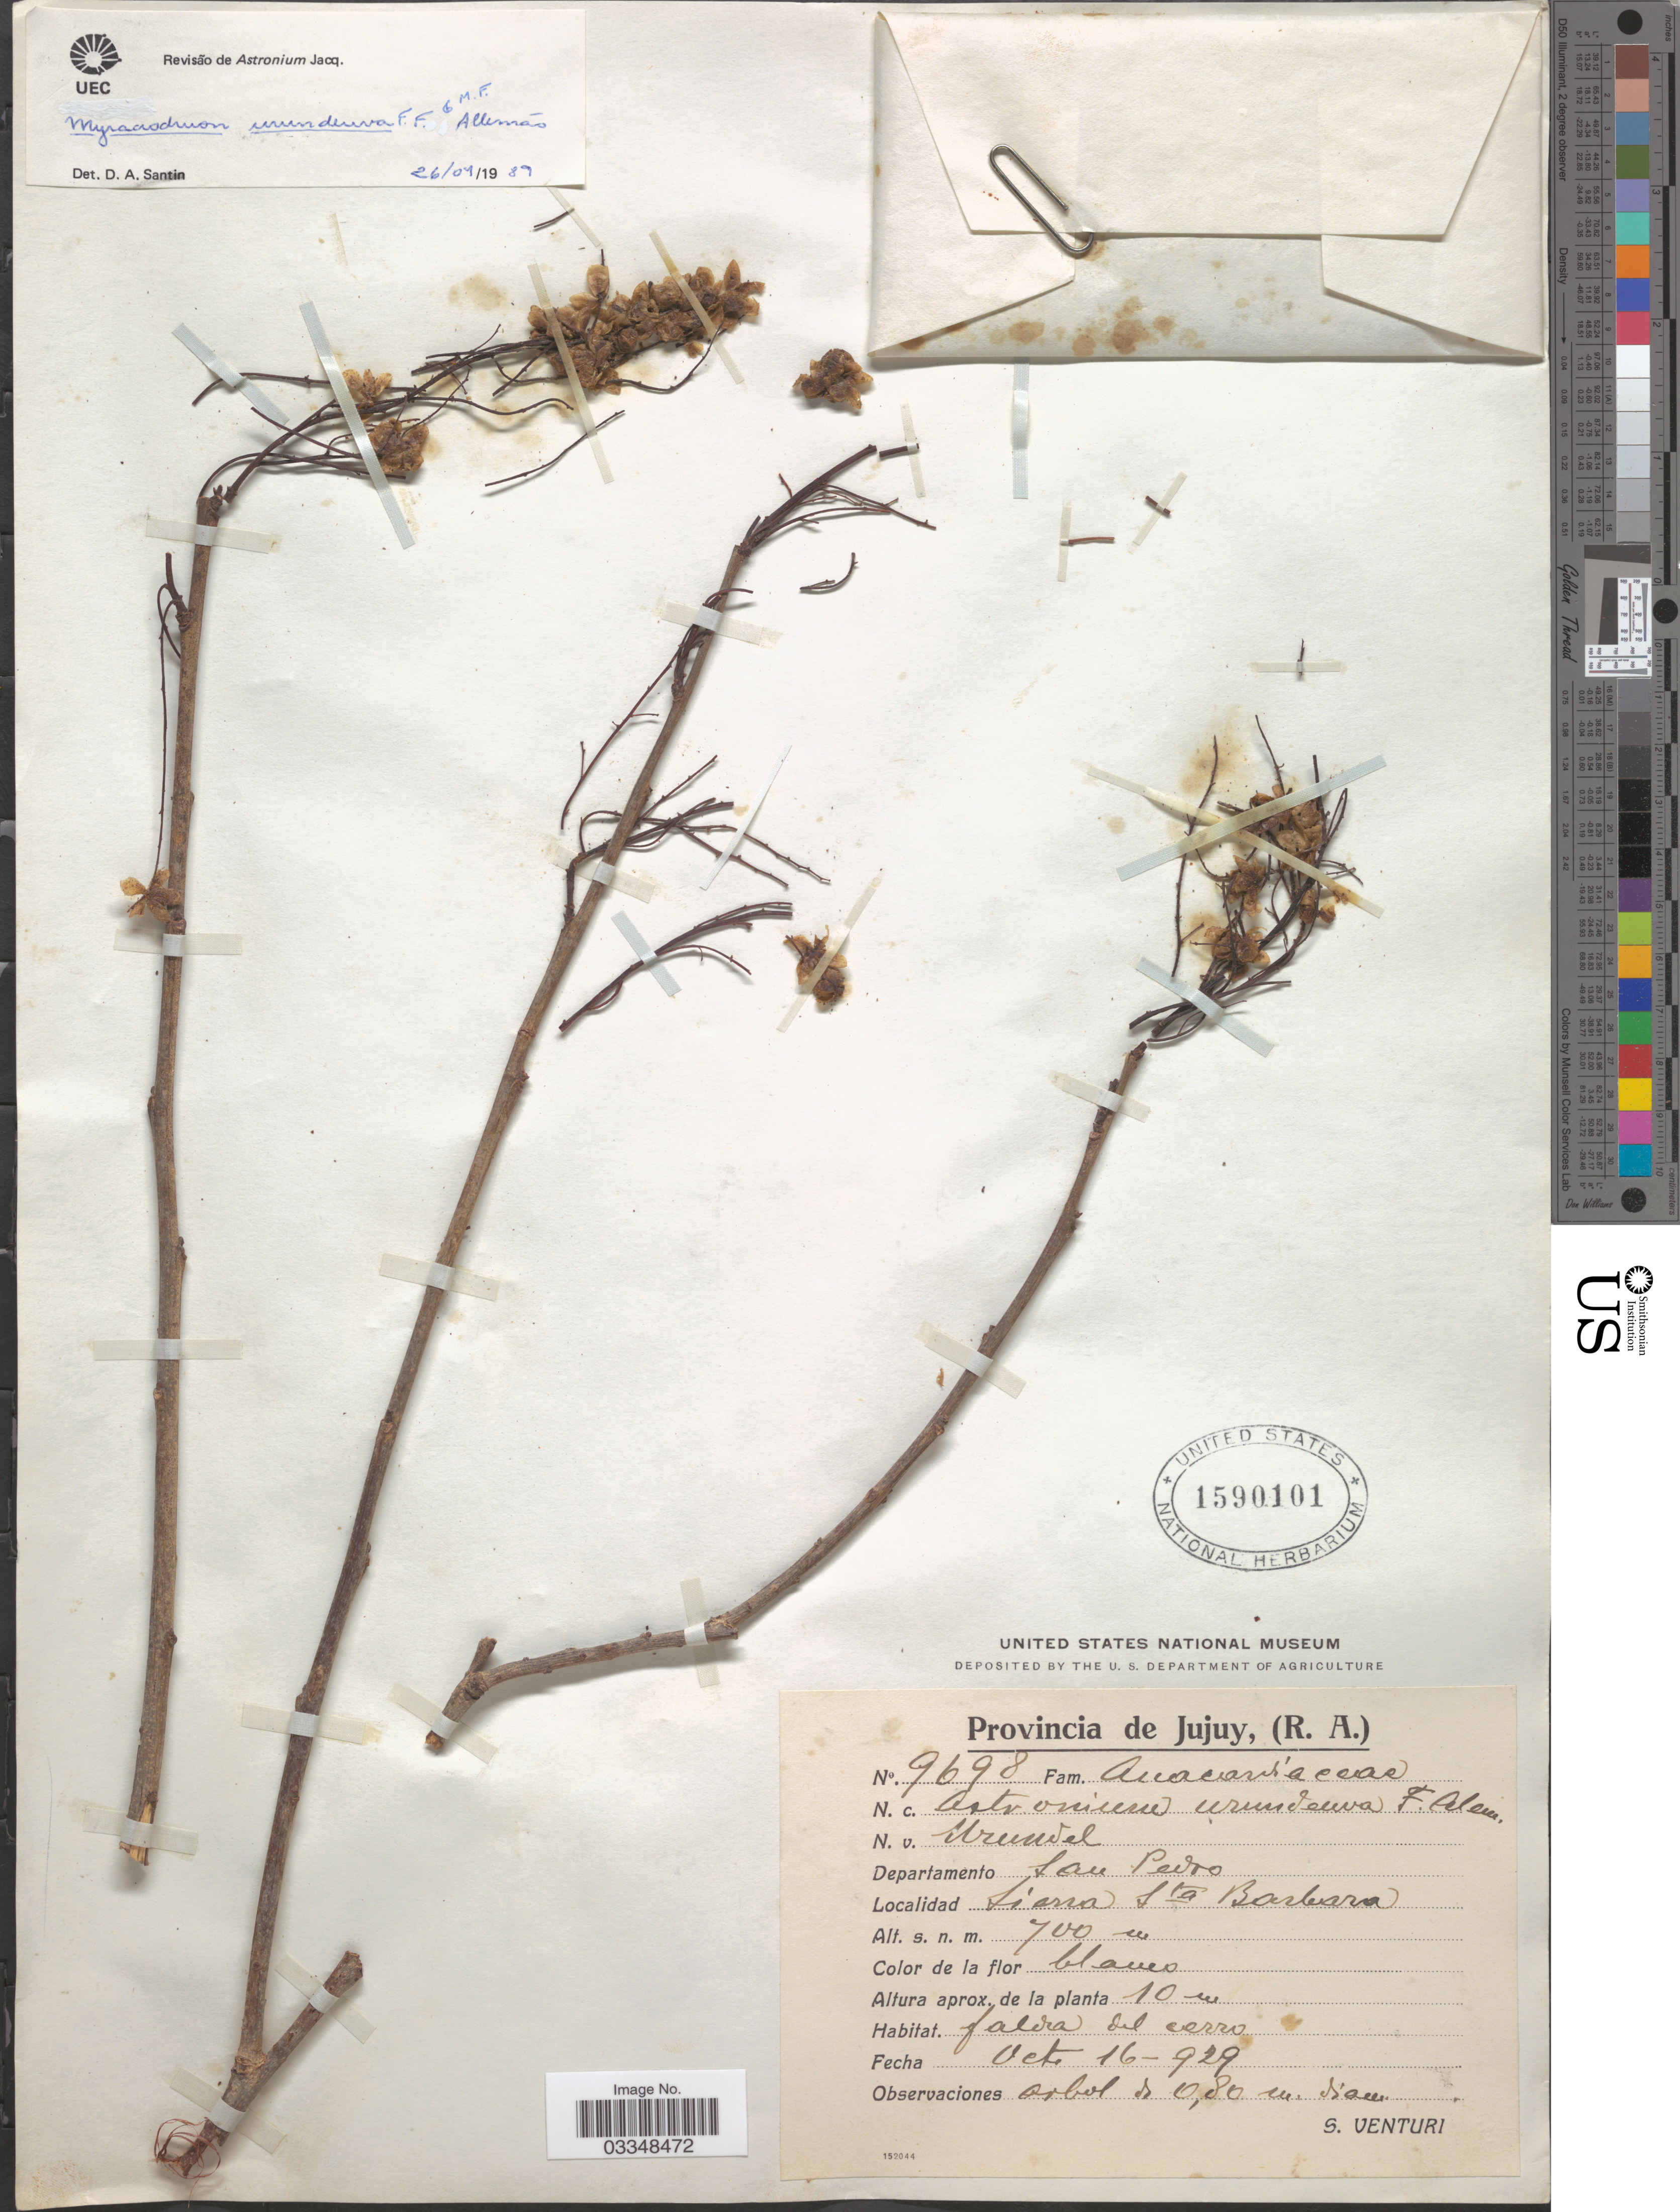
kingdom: Plantae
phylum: Tracheophyta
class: Magnoliopsida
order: Sapindales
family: Anacardiaceae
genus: Myracrodruon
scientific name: Myracrodruon urundeuva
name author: Allemão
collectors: S. Venturi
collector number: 9698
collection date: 1929-10-16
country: Argentina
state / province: Jujuy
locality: Departamento San Pedro, Sierra Sta Barbara.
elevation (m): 700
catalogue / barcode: US 1590101